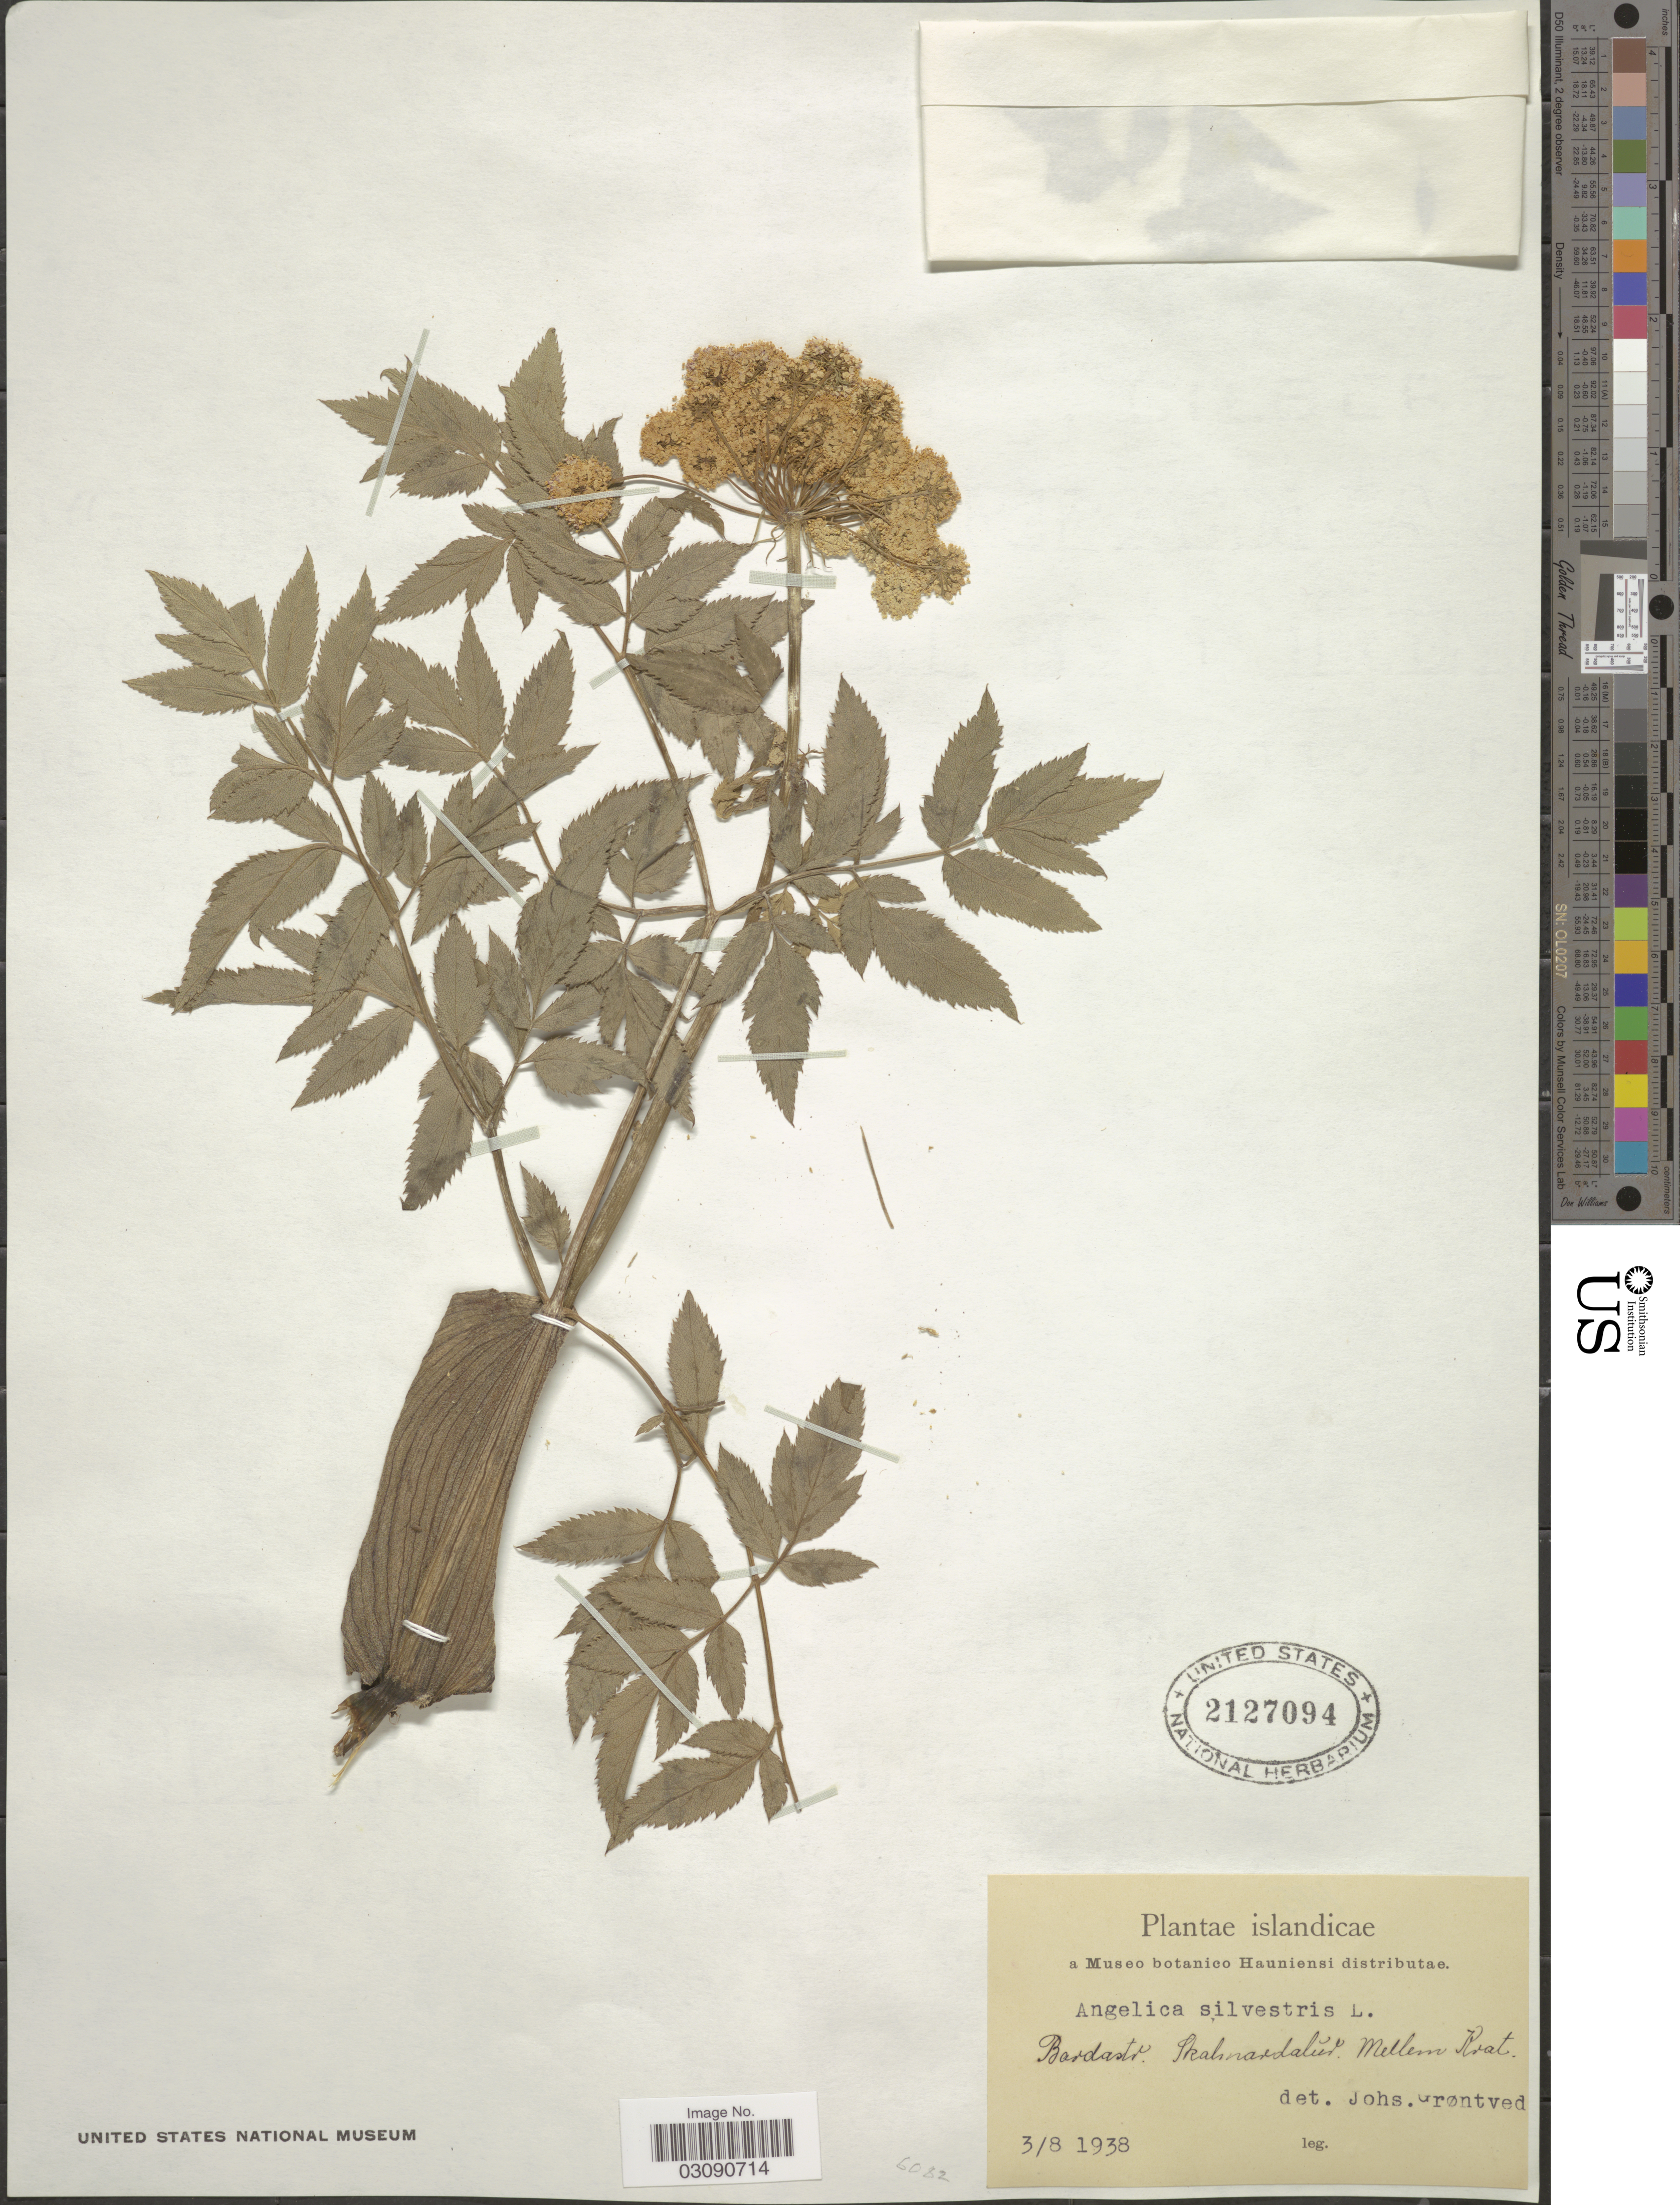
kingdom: Plantae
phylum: Tracheophyta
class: Magnoliopsida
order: Apiales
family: Apiaceae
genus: Angelica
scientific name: Angelica sylvestris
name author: L.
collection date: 1938-08-03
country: Iceland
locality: Islandicae.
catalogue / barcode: US 2127094